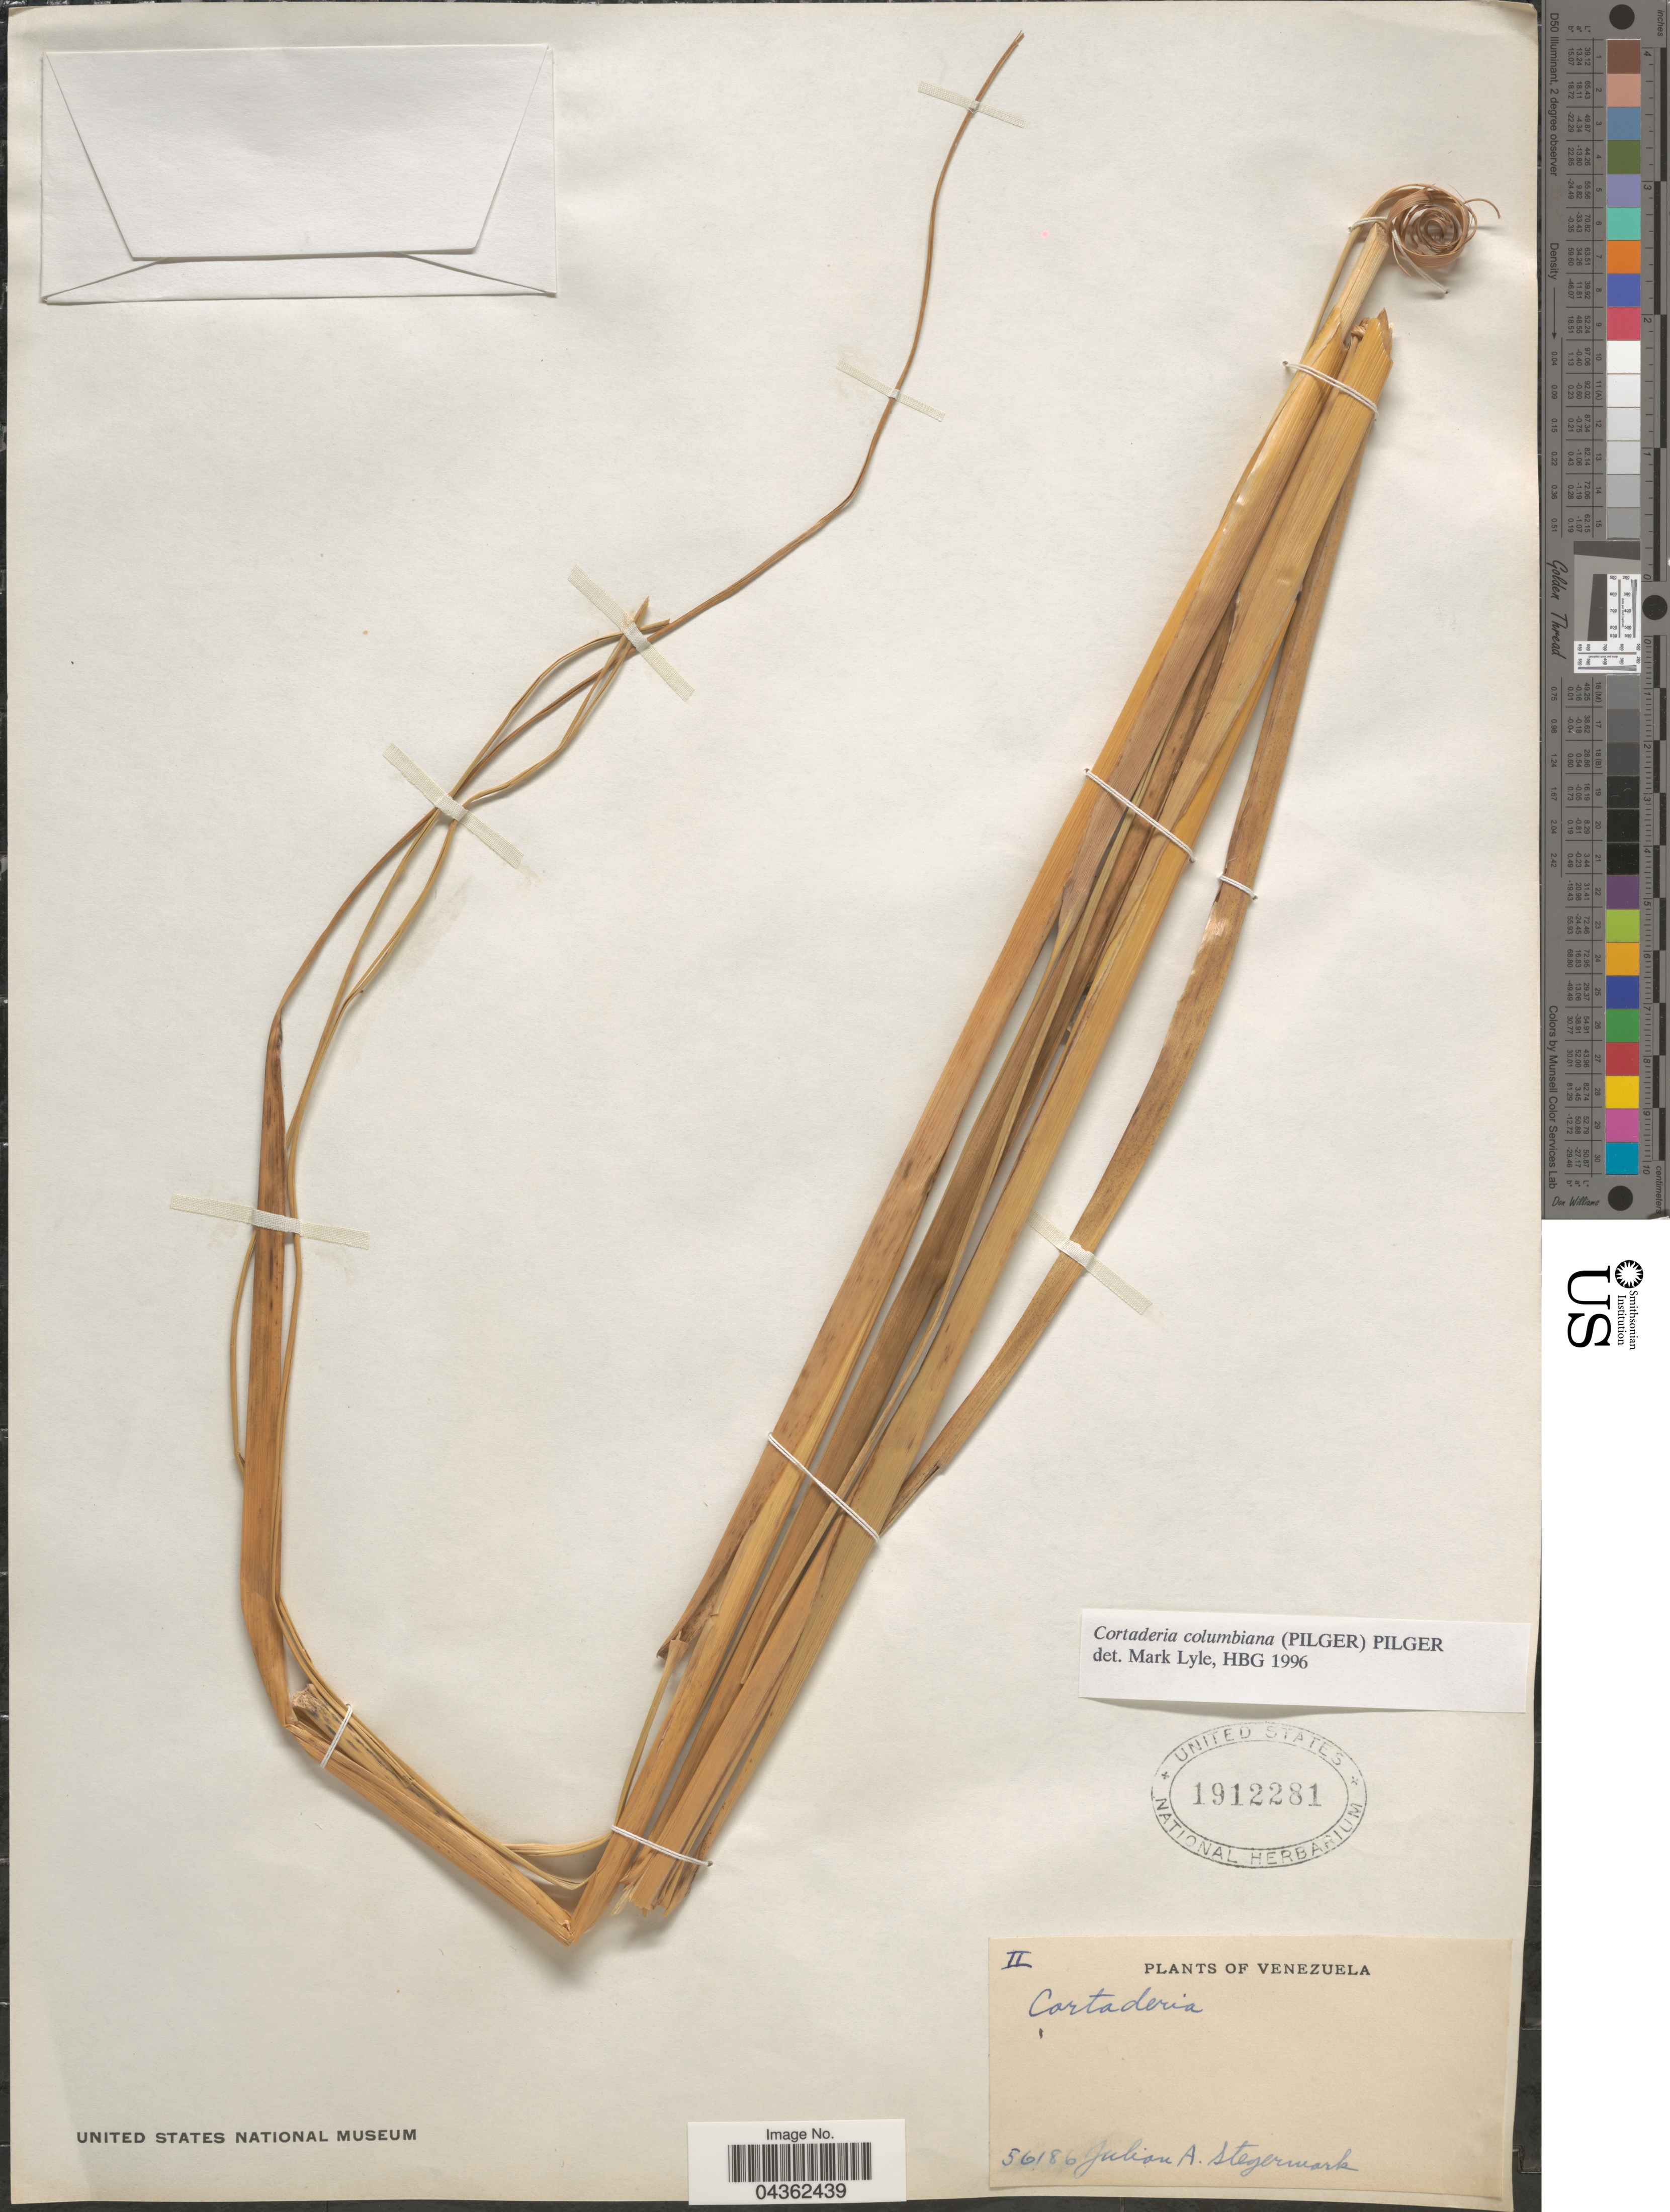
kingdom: Plantae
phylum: Tracheophyta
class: Liliopsida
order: Poales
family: Poaceae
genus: Cortaderia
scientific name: Cortaderia columbiana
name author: (Pilg.) Pilg.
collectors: J. Steyermark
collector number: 56186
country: Venezuela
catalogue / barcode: US 1912281